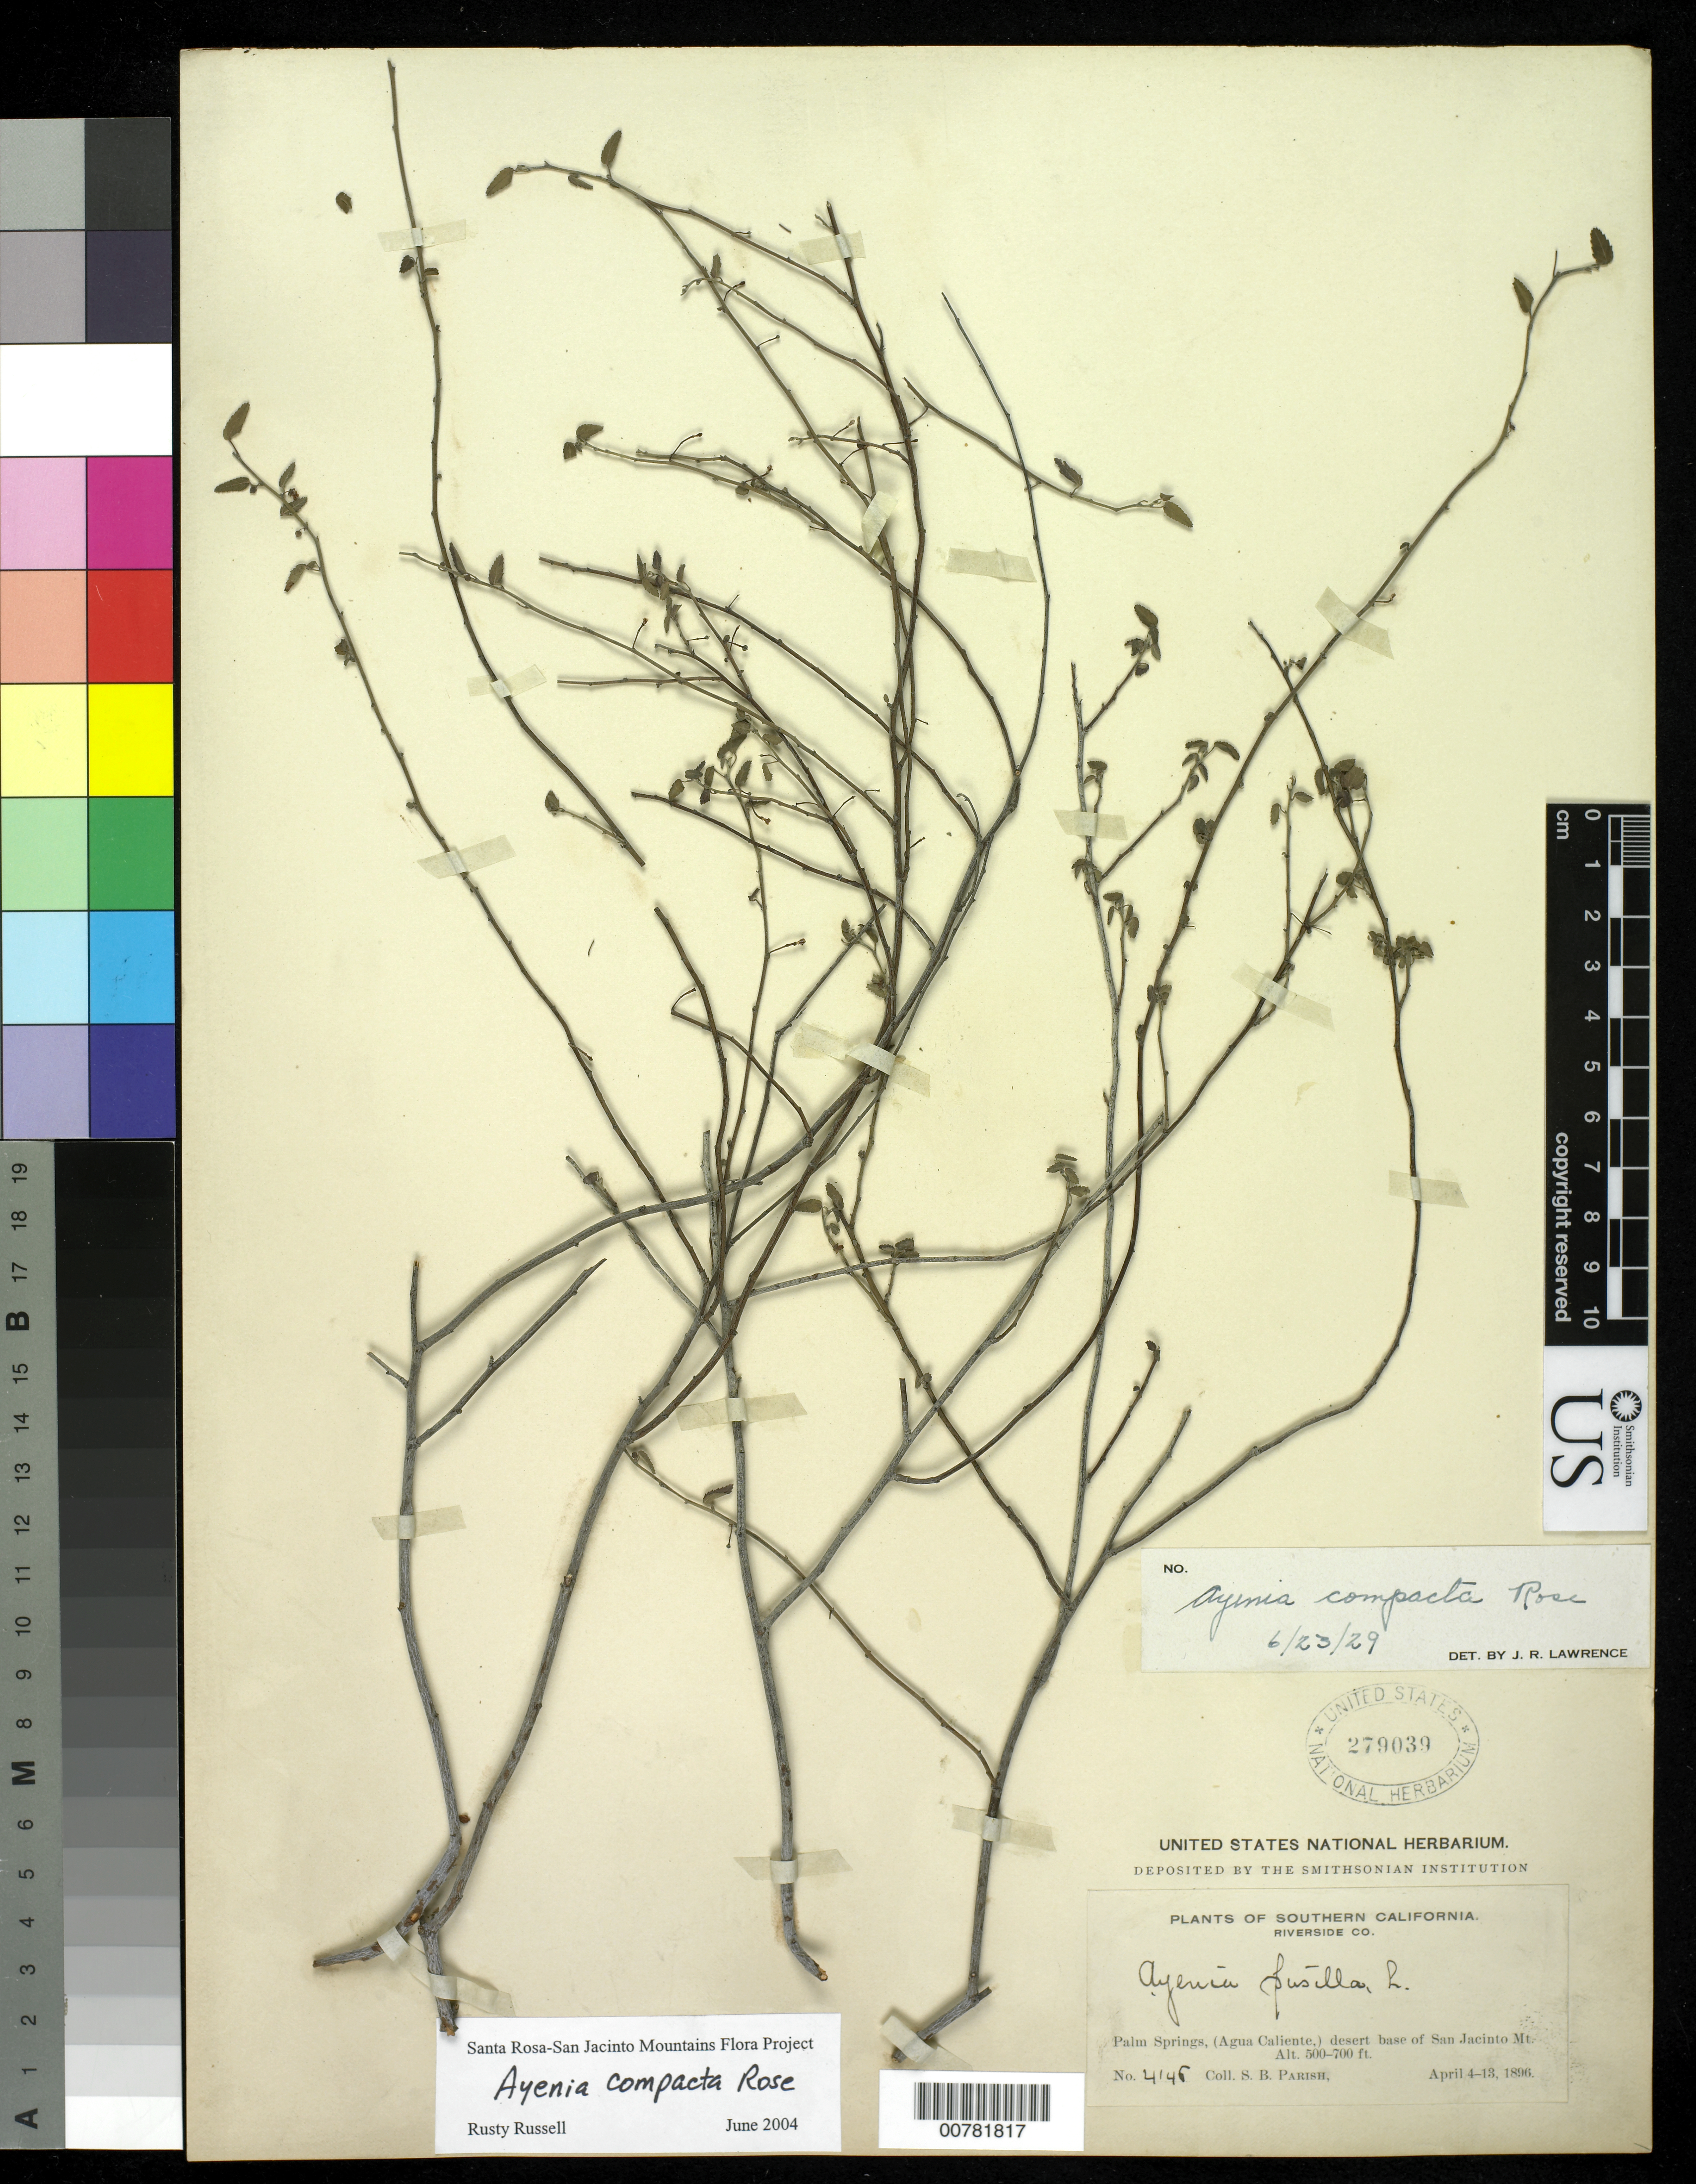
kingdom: Plantae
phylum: Tracheophyta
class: Magnoliopsida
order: Malvales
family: Malvaceae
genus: Ayenia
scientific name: Ayenia compacta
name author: Rose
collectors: S. B. Parish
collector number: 4146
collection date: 1896-04-04/1896-04-13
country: United States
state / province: California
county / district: Riverside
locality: Southern California. Riverside Co. Palm Springs, (Agua Caliente,) desert base of San Jacinto Mt.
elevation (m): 152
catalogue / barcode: US 279039